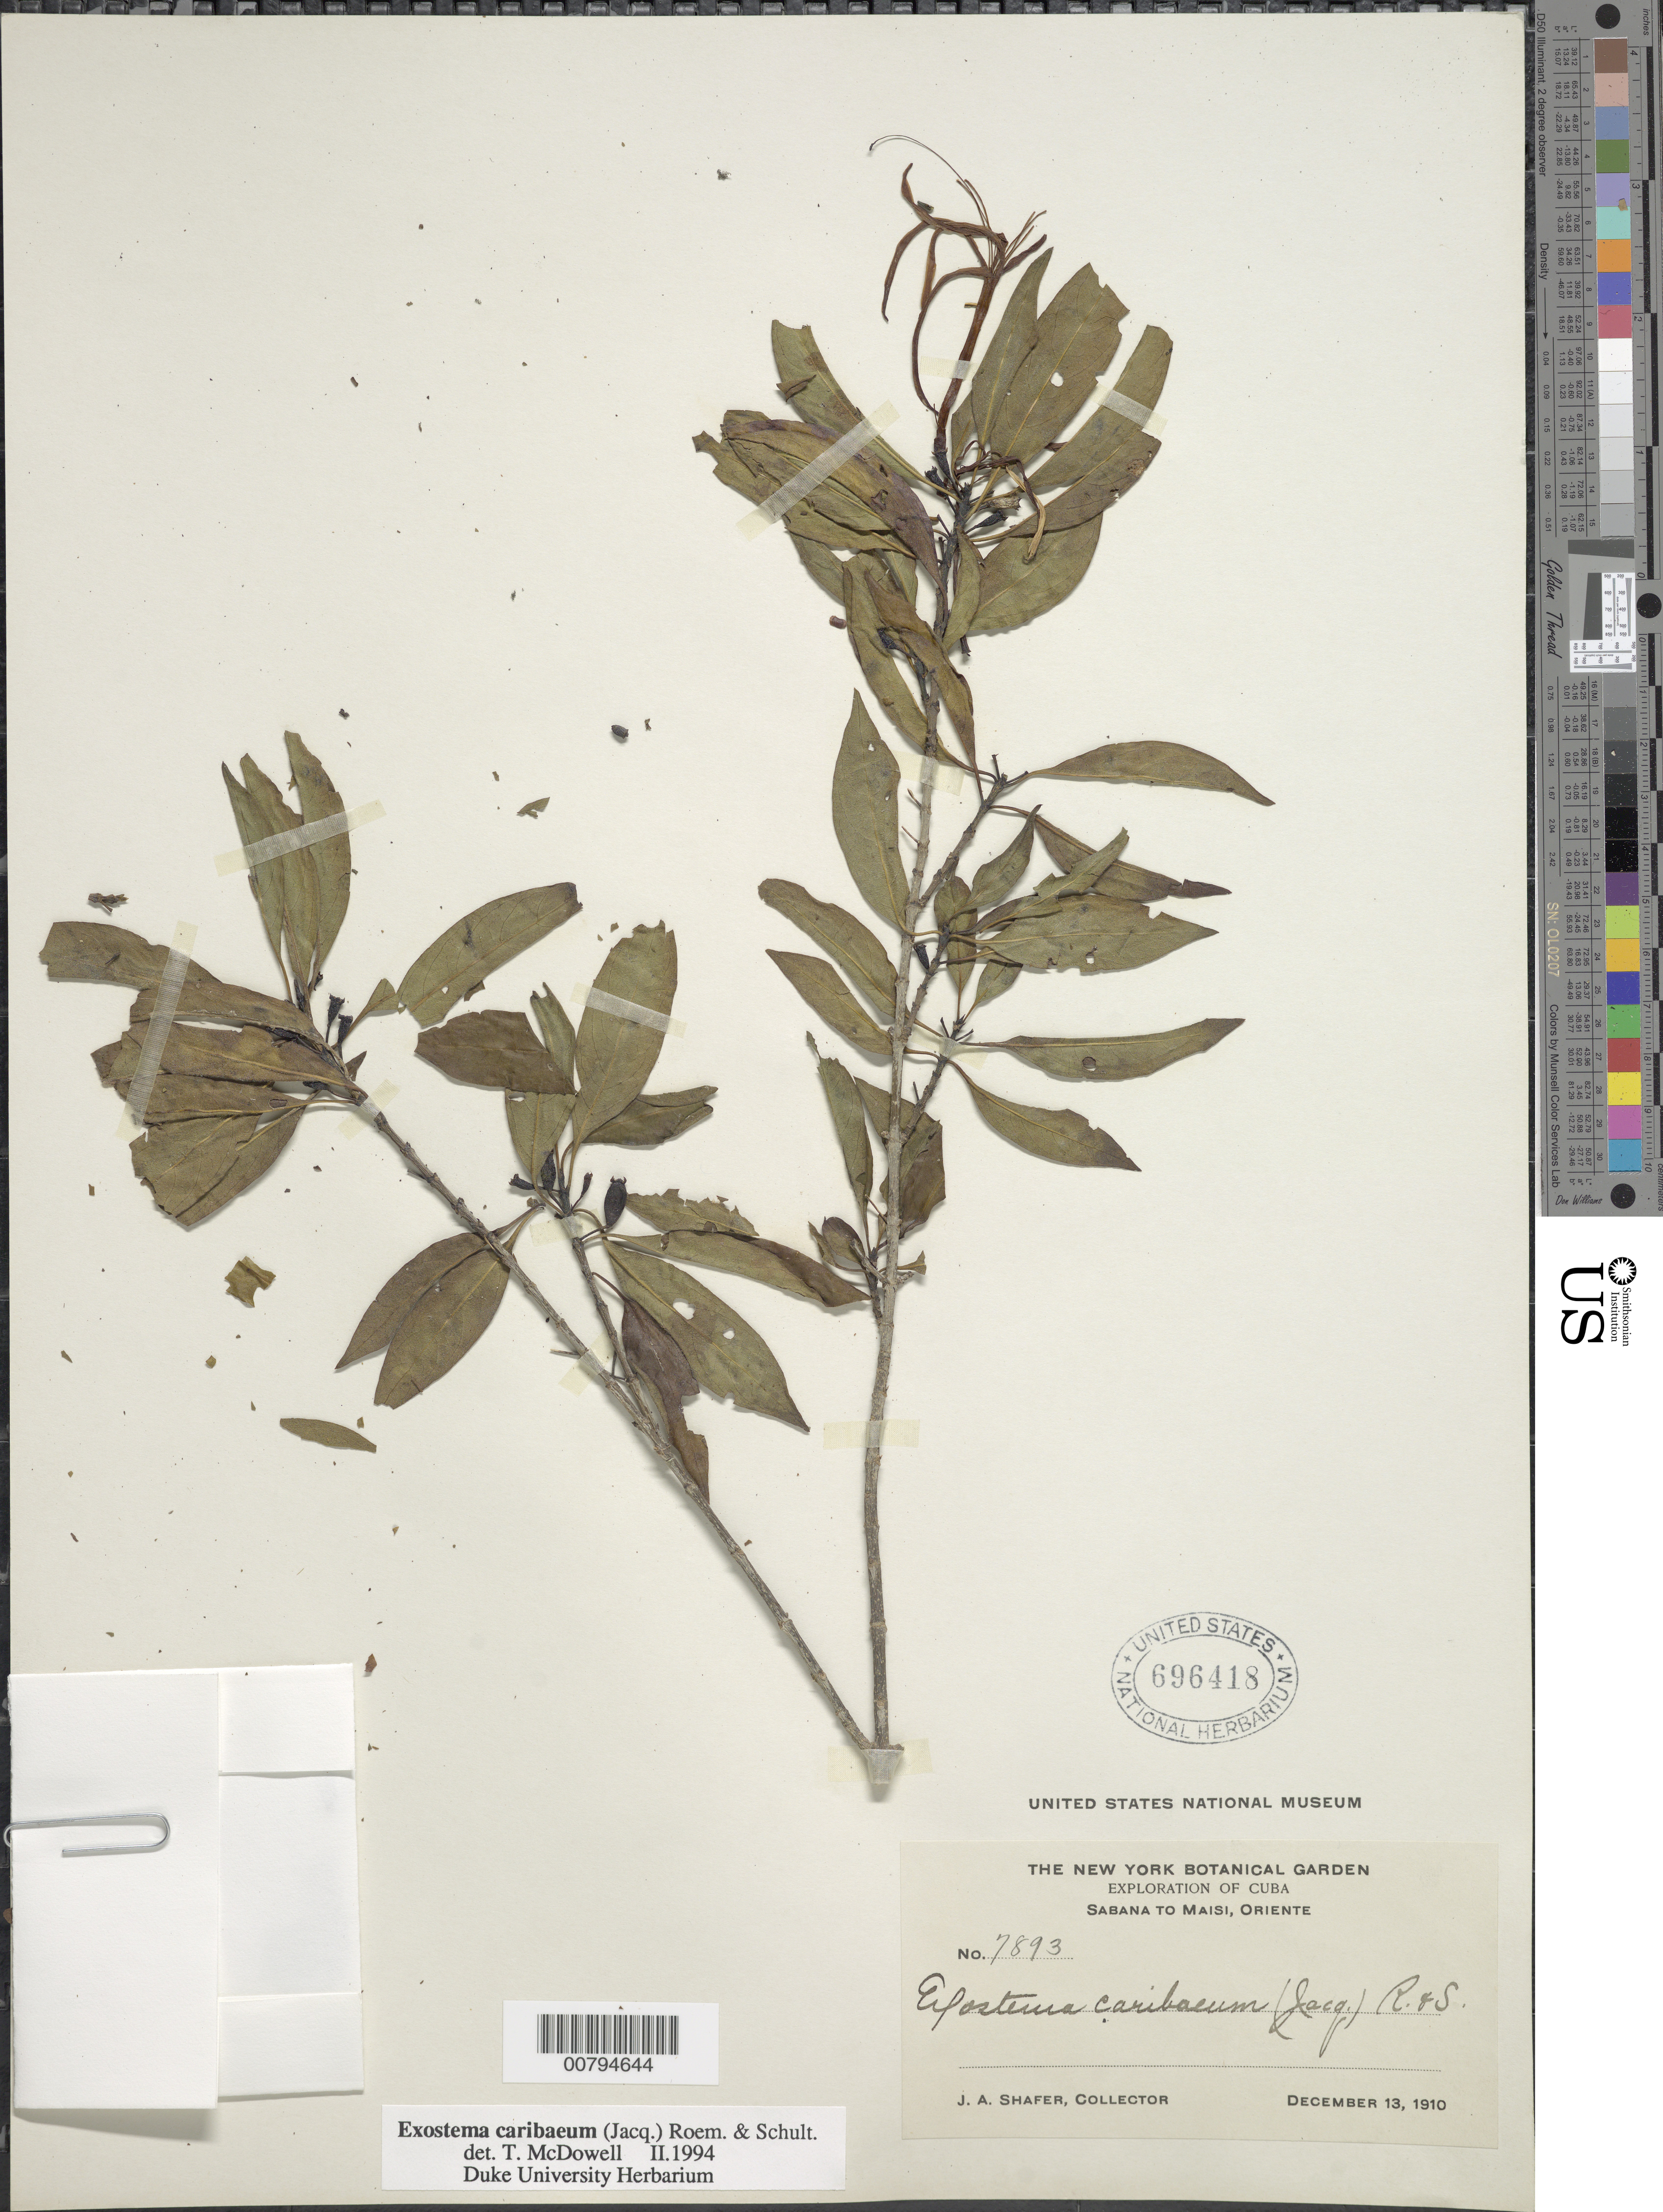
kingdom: Plantae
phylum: Tracheophyta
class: Magnoliopsida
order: Gentianales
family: Rubiaceae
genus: Exostema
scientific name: Exostema caribaeum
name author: (Jacq.) Roem. & Schult.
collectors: J. A. Shafer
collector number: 7893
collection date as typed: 13 Dec 1910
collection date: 1910-12-13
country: Cuba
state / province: Oriente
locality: Sabana to Maisi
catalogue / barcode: US 696418